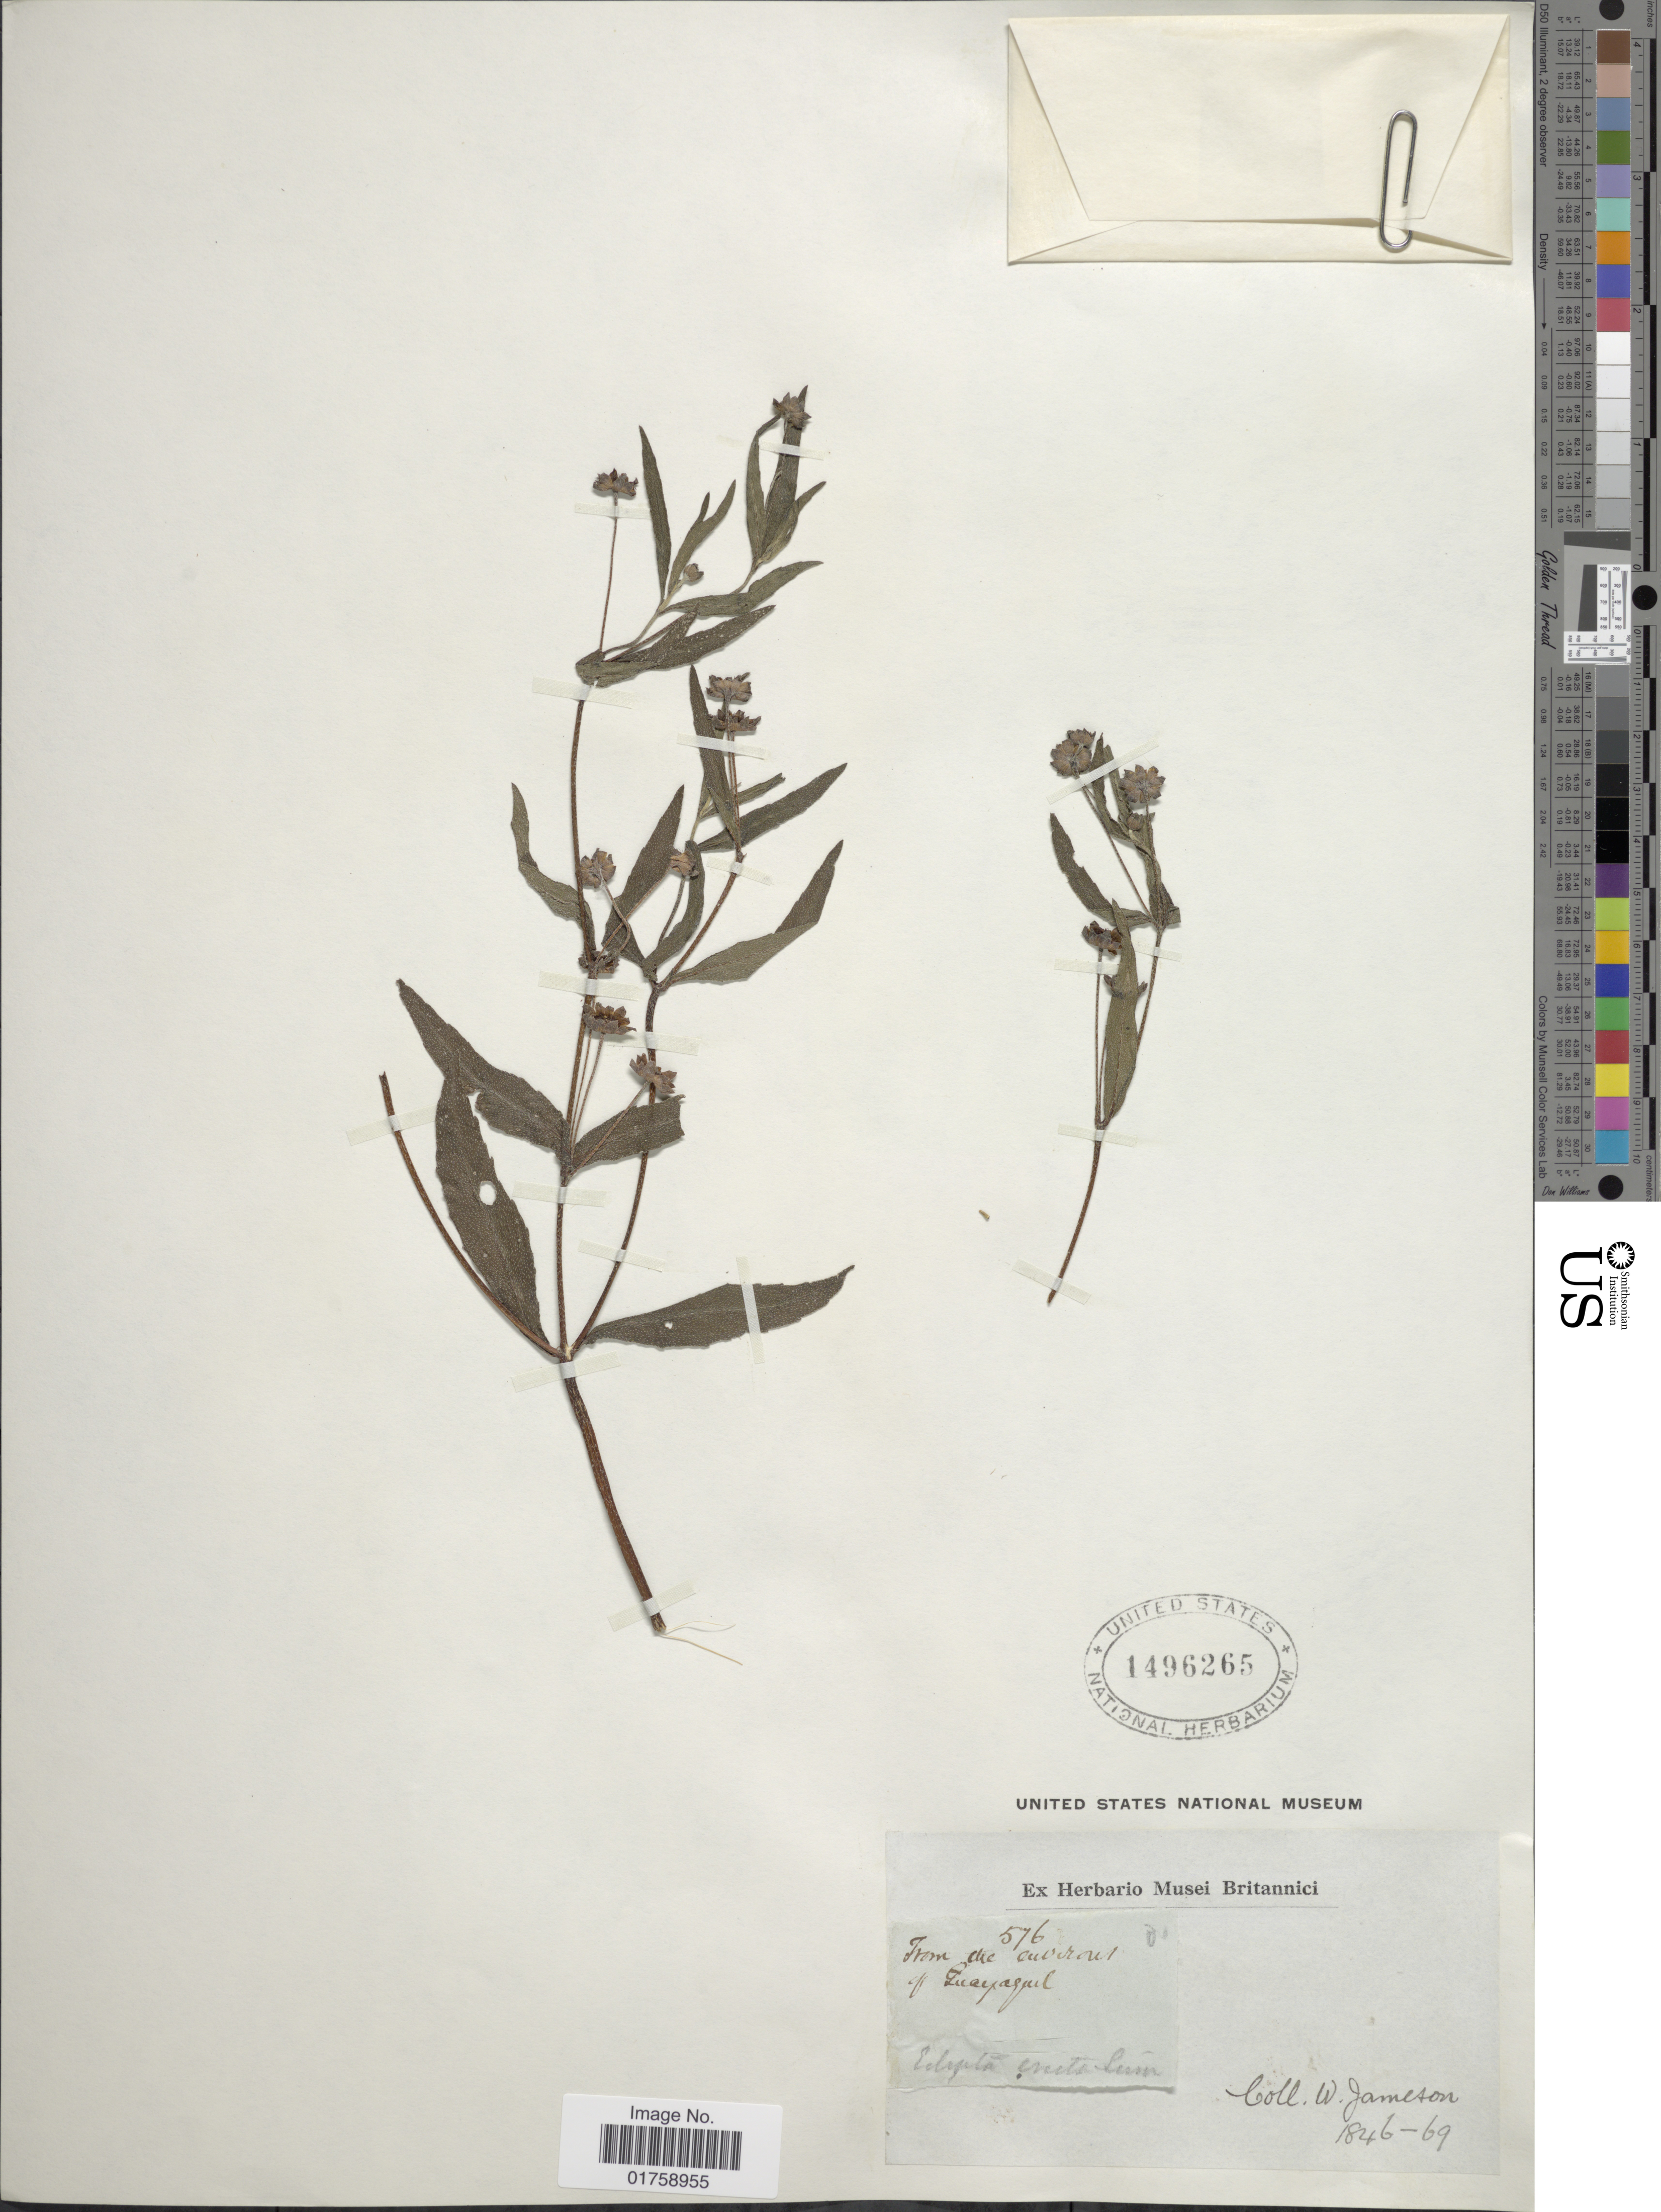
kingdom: Plantae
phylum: Tracheophyta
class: Magnoliopsida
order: Asterales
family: Asteraceae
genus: Eclipta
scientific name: Eclipta prostrata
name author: (L.) L.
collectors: W. Jameson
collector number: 576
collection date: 1846/1869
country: Ecuador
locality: From the environt of Guayaquil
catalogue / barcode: US 1496265